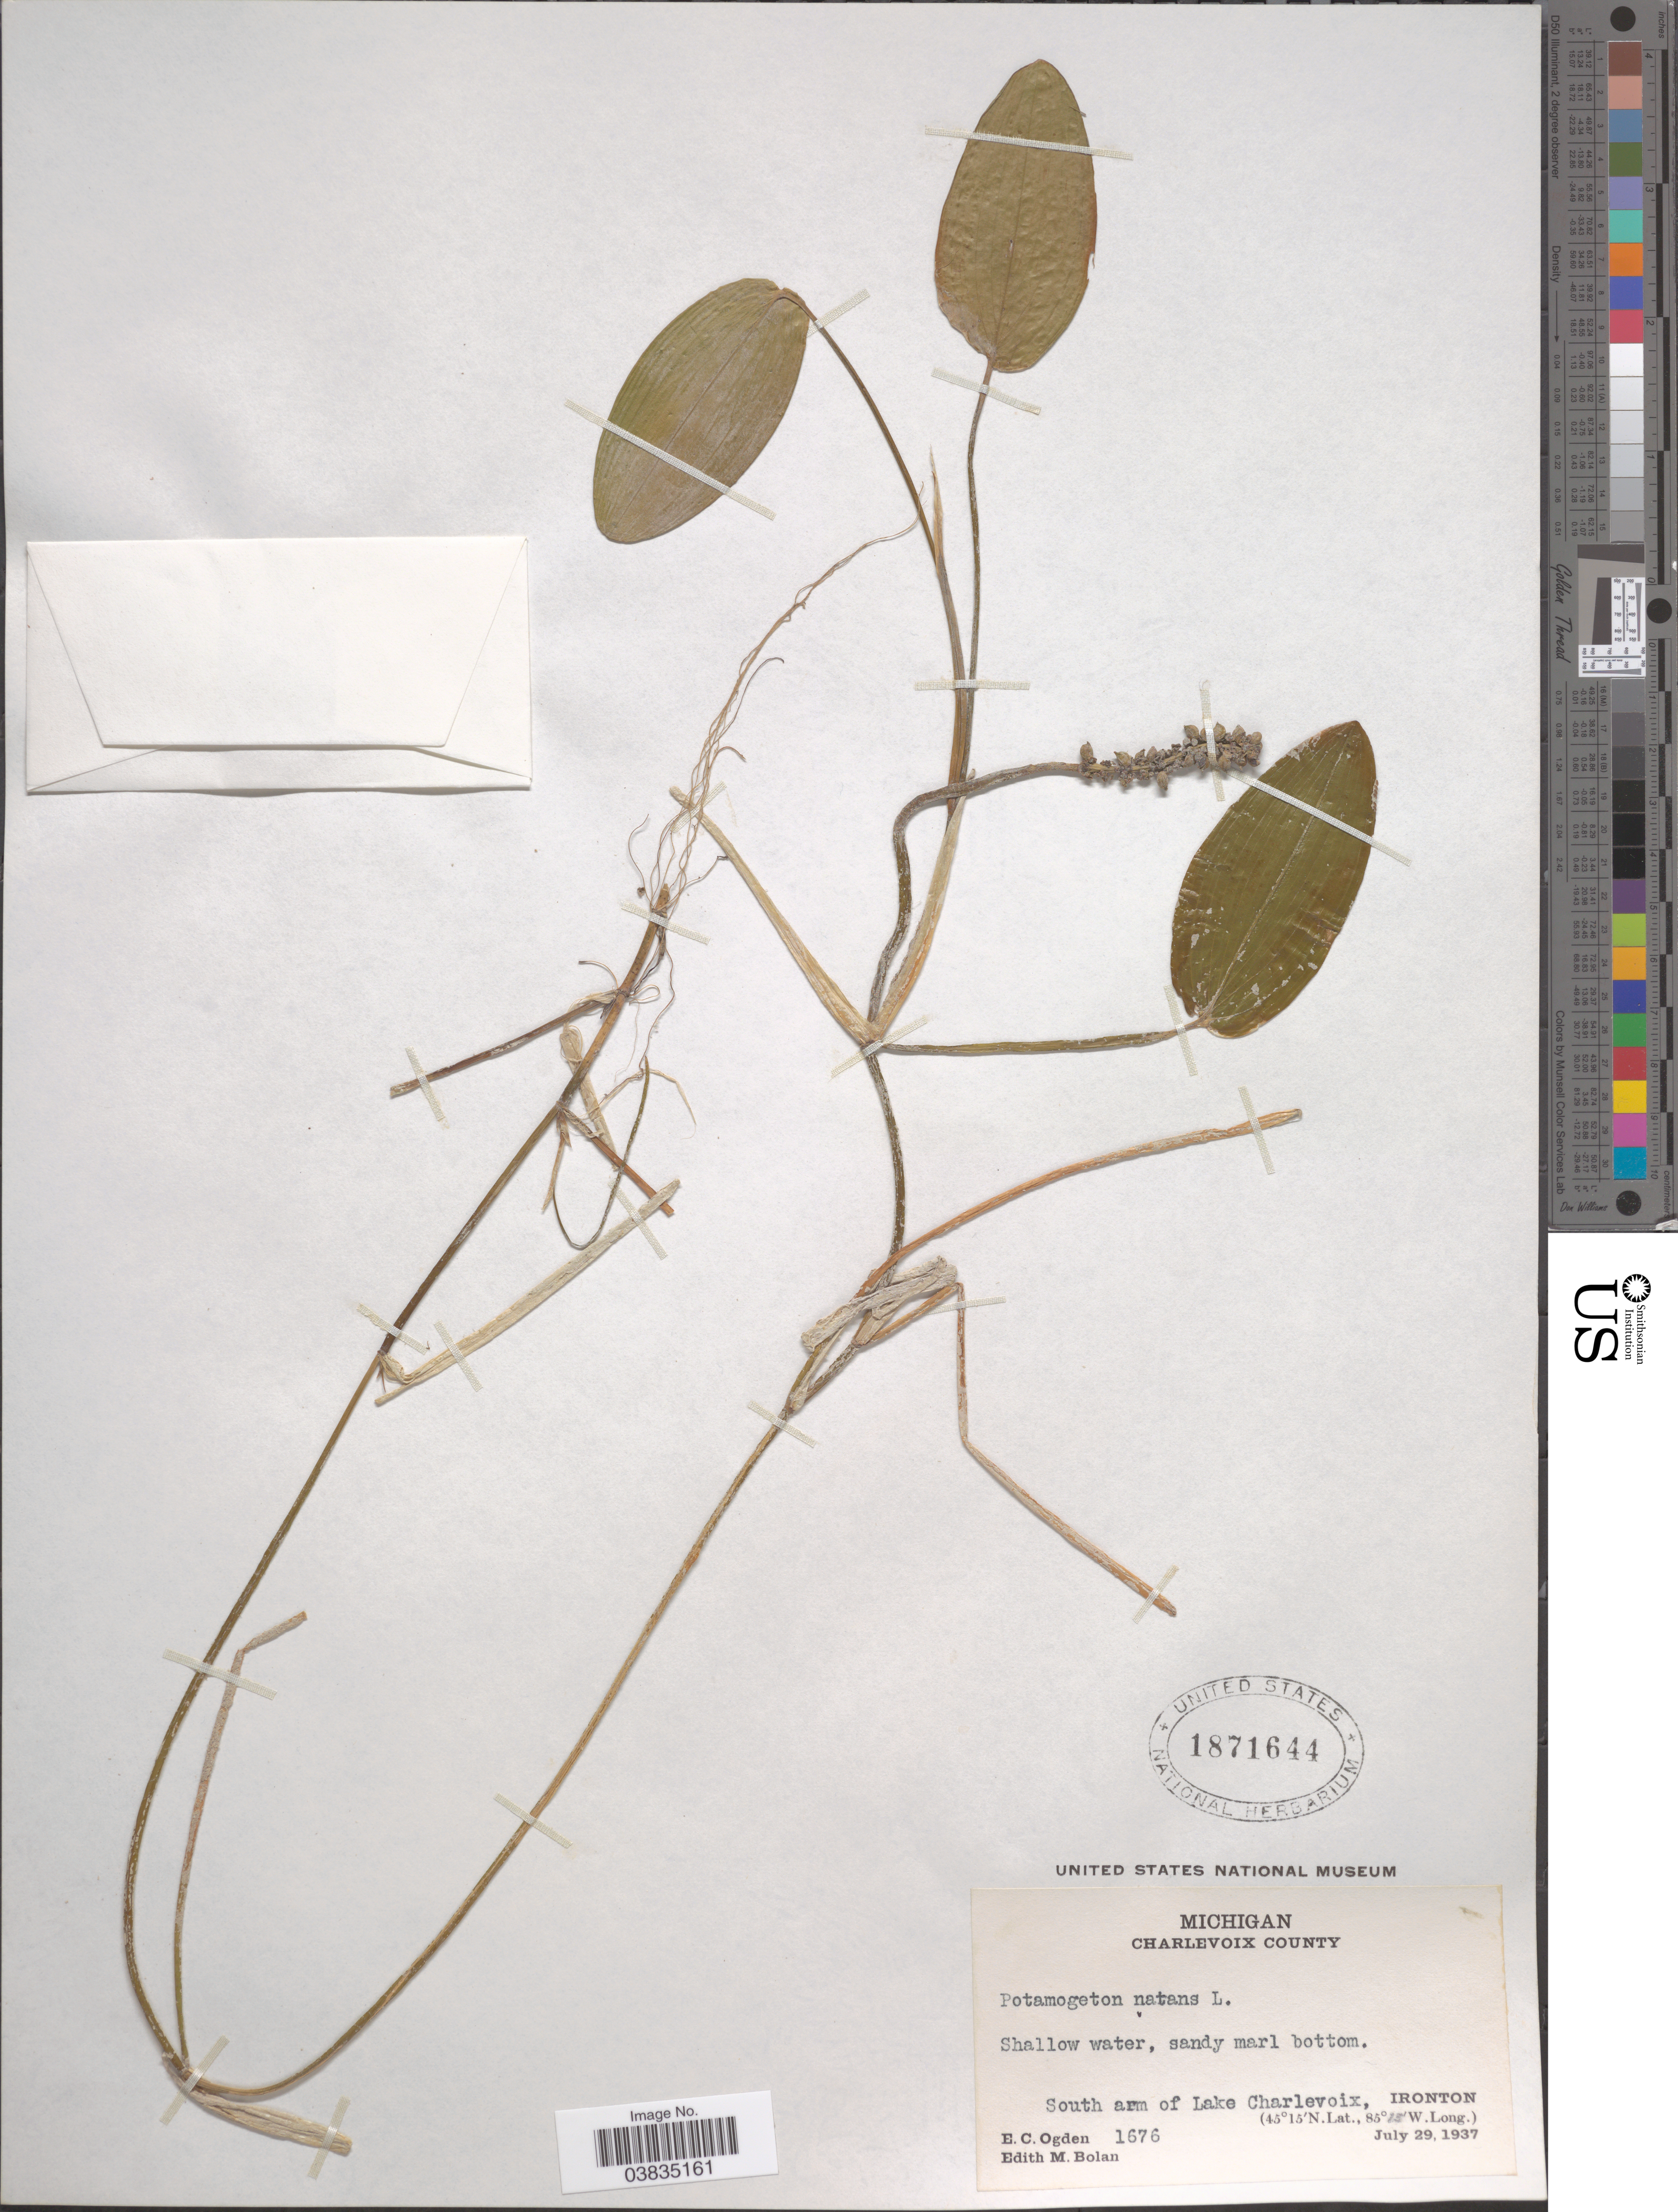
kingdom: Plantae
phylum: Tracheophyta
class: Liliopsida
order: Alismatales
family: Potamogetonaceae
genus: Potamogeton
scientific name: Potamogeton natans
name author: L.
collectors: E. Ogden & E. Bolan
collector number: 1676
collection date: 1937-07-29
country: United States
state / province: Michigan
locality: Charlevoix County. South arm of Lake Charlevoix, Ironton.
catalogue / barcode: US 1871644